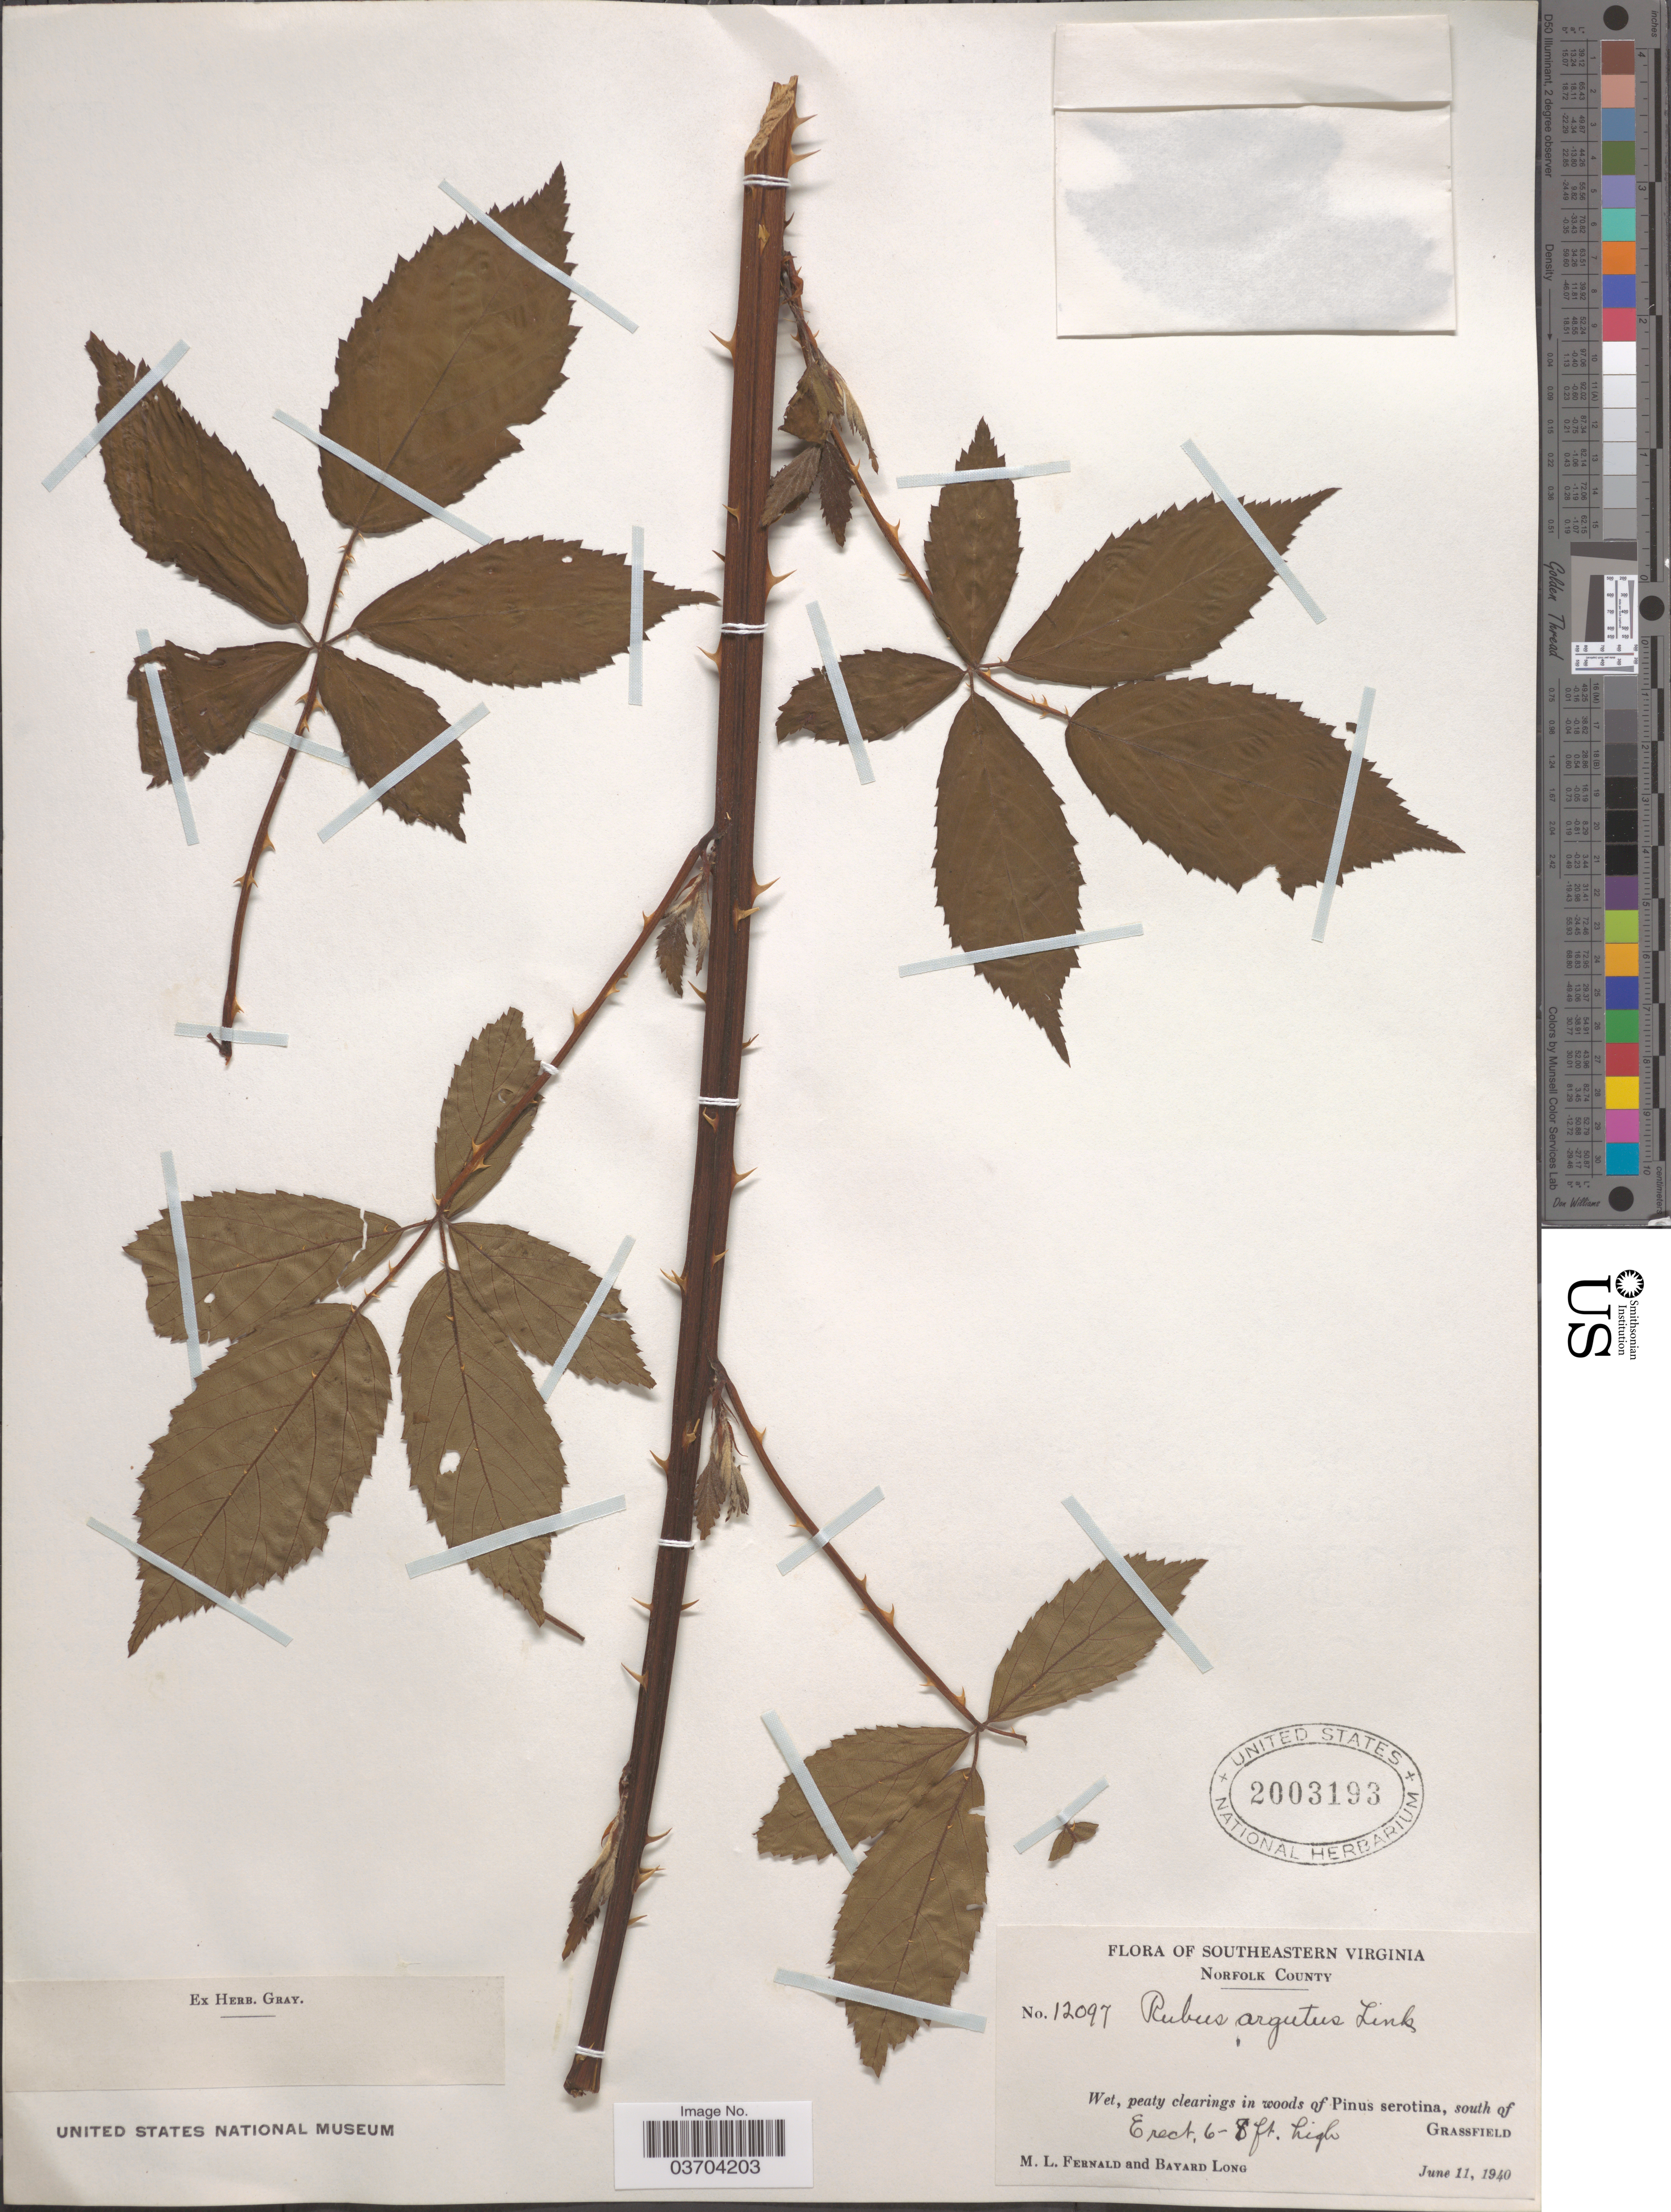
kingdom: Plantae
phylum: Tracheophyta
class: Magnoliopsida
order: Rosales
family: Rosaceae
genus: Rubus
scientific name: Rubus argutus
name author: Link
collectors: M. L. Fernald & B. Long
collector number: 12097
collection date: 1940-06-11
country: United States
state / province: Virginia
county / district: City of Norfolk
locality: Southeastern Virginia. Norfolk County. South of Grassfield.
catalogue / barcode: US 2003193